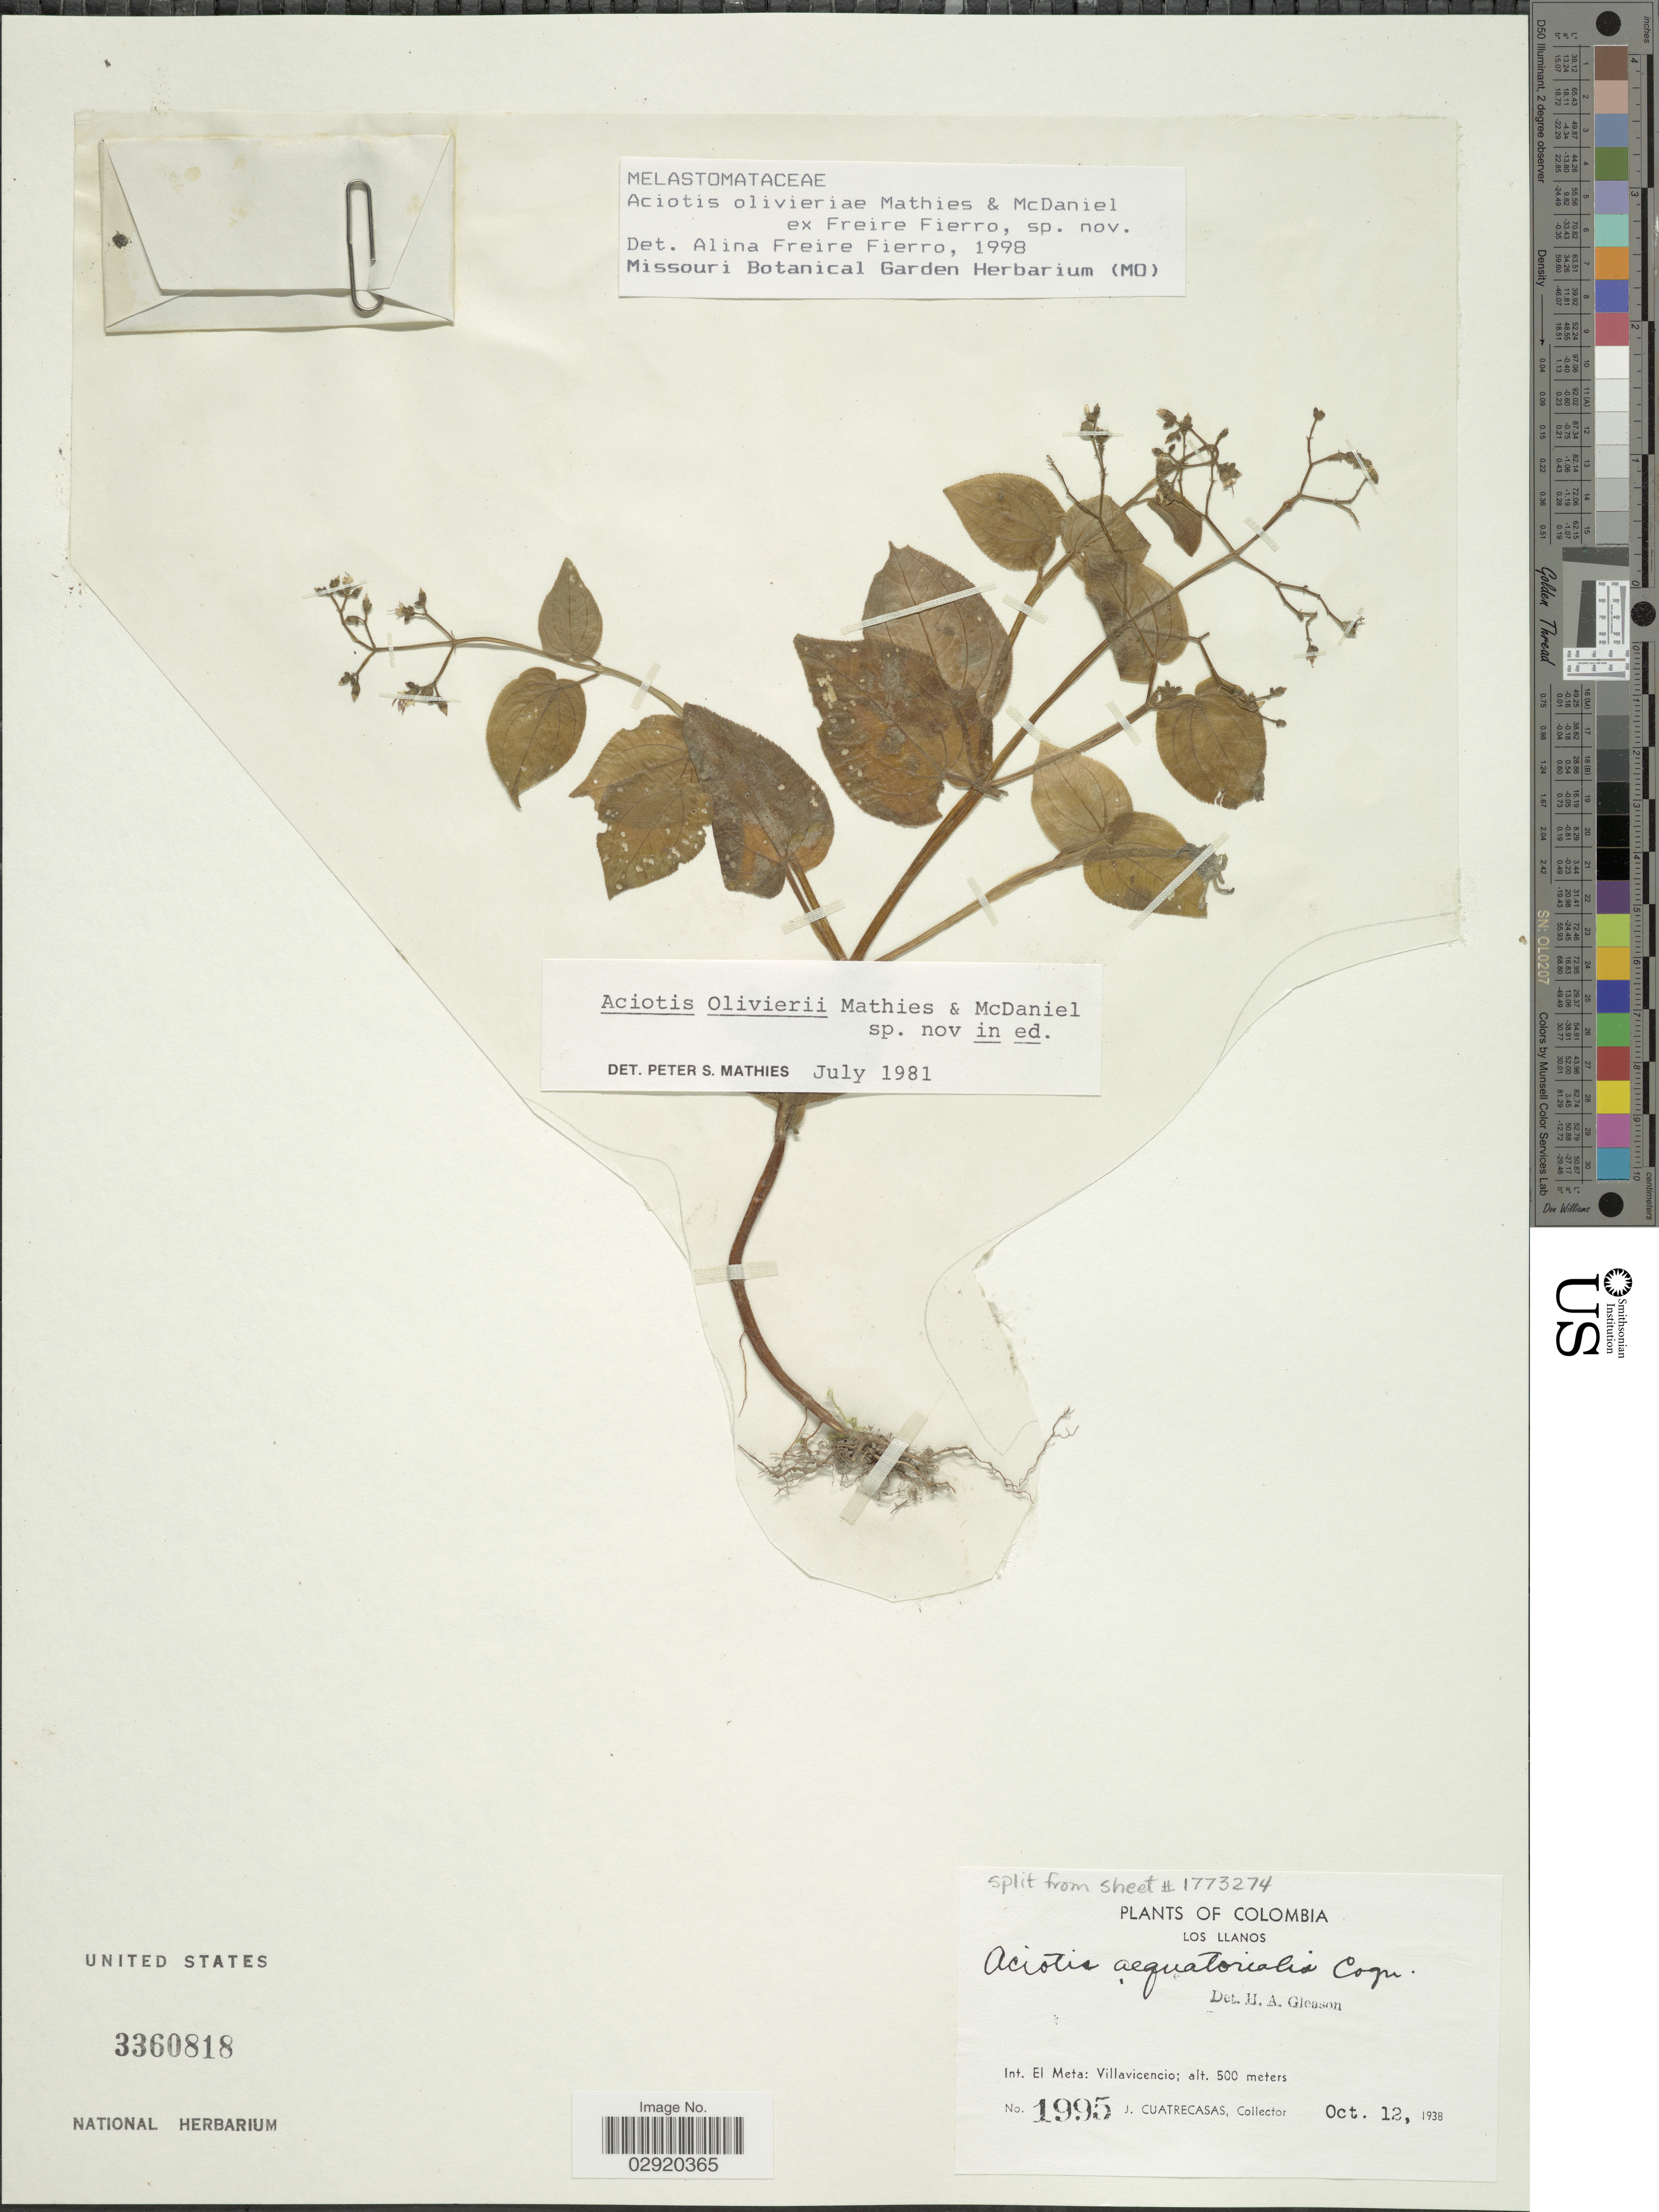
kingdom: Plantae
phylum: Tracheophyta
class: Magnoliopsida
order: Myrtales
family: Melastomataceae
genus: Aciotis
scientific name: Aciotis olivieriana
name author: Freire-Fierro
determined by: Freire-Fierro, A.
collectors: J. Cuatrecasas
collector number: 1995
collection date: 1938-10-12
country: Colombia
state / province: Meta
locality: Los Llanos. Int. El Meta: Villavicencio.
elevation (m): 500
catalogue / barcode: US 3360818